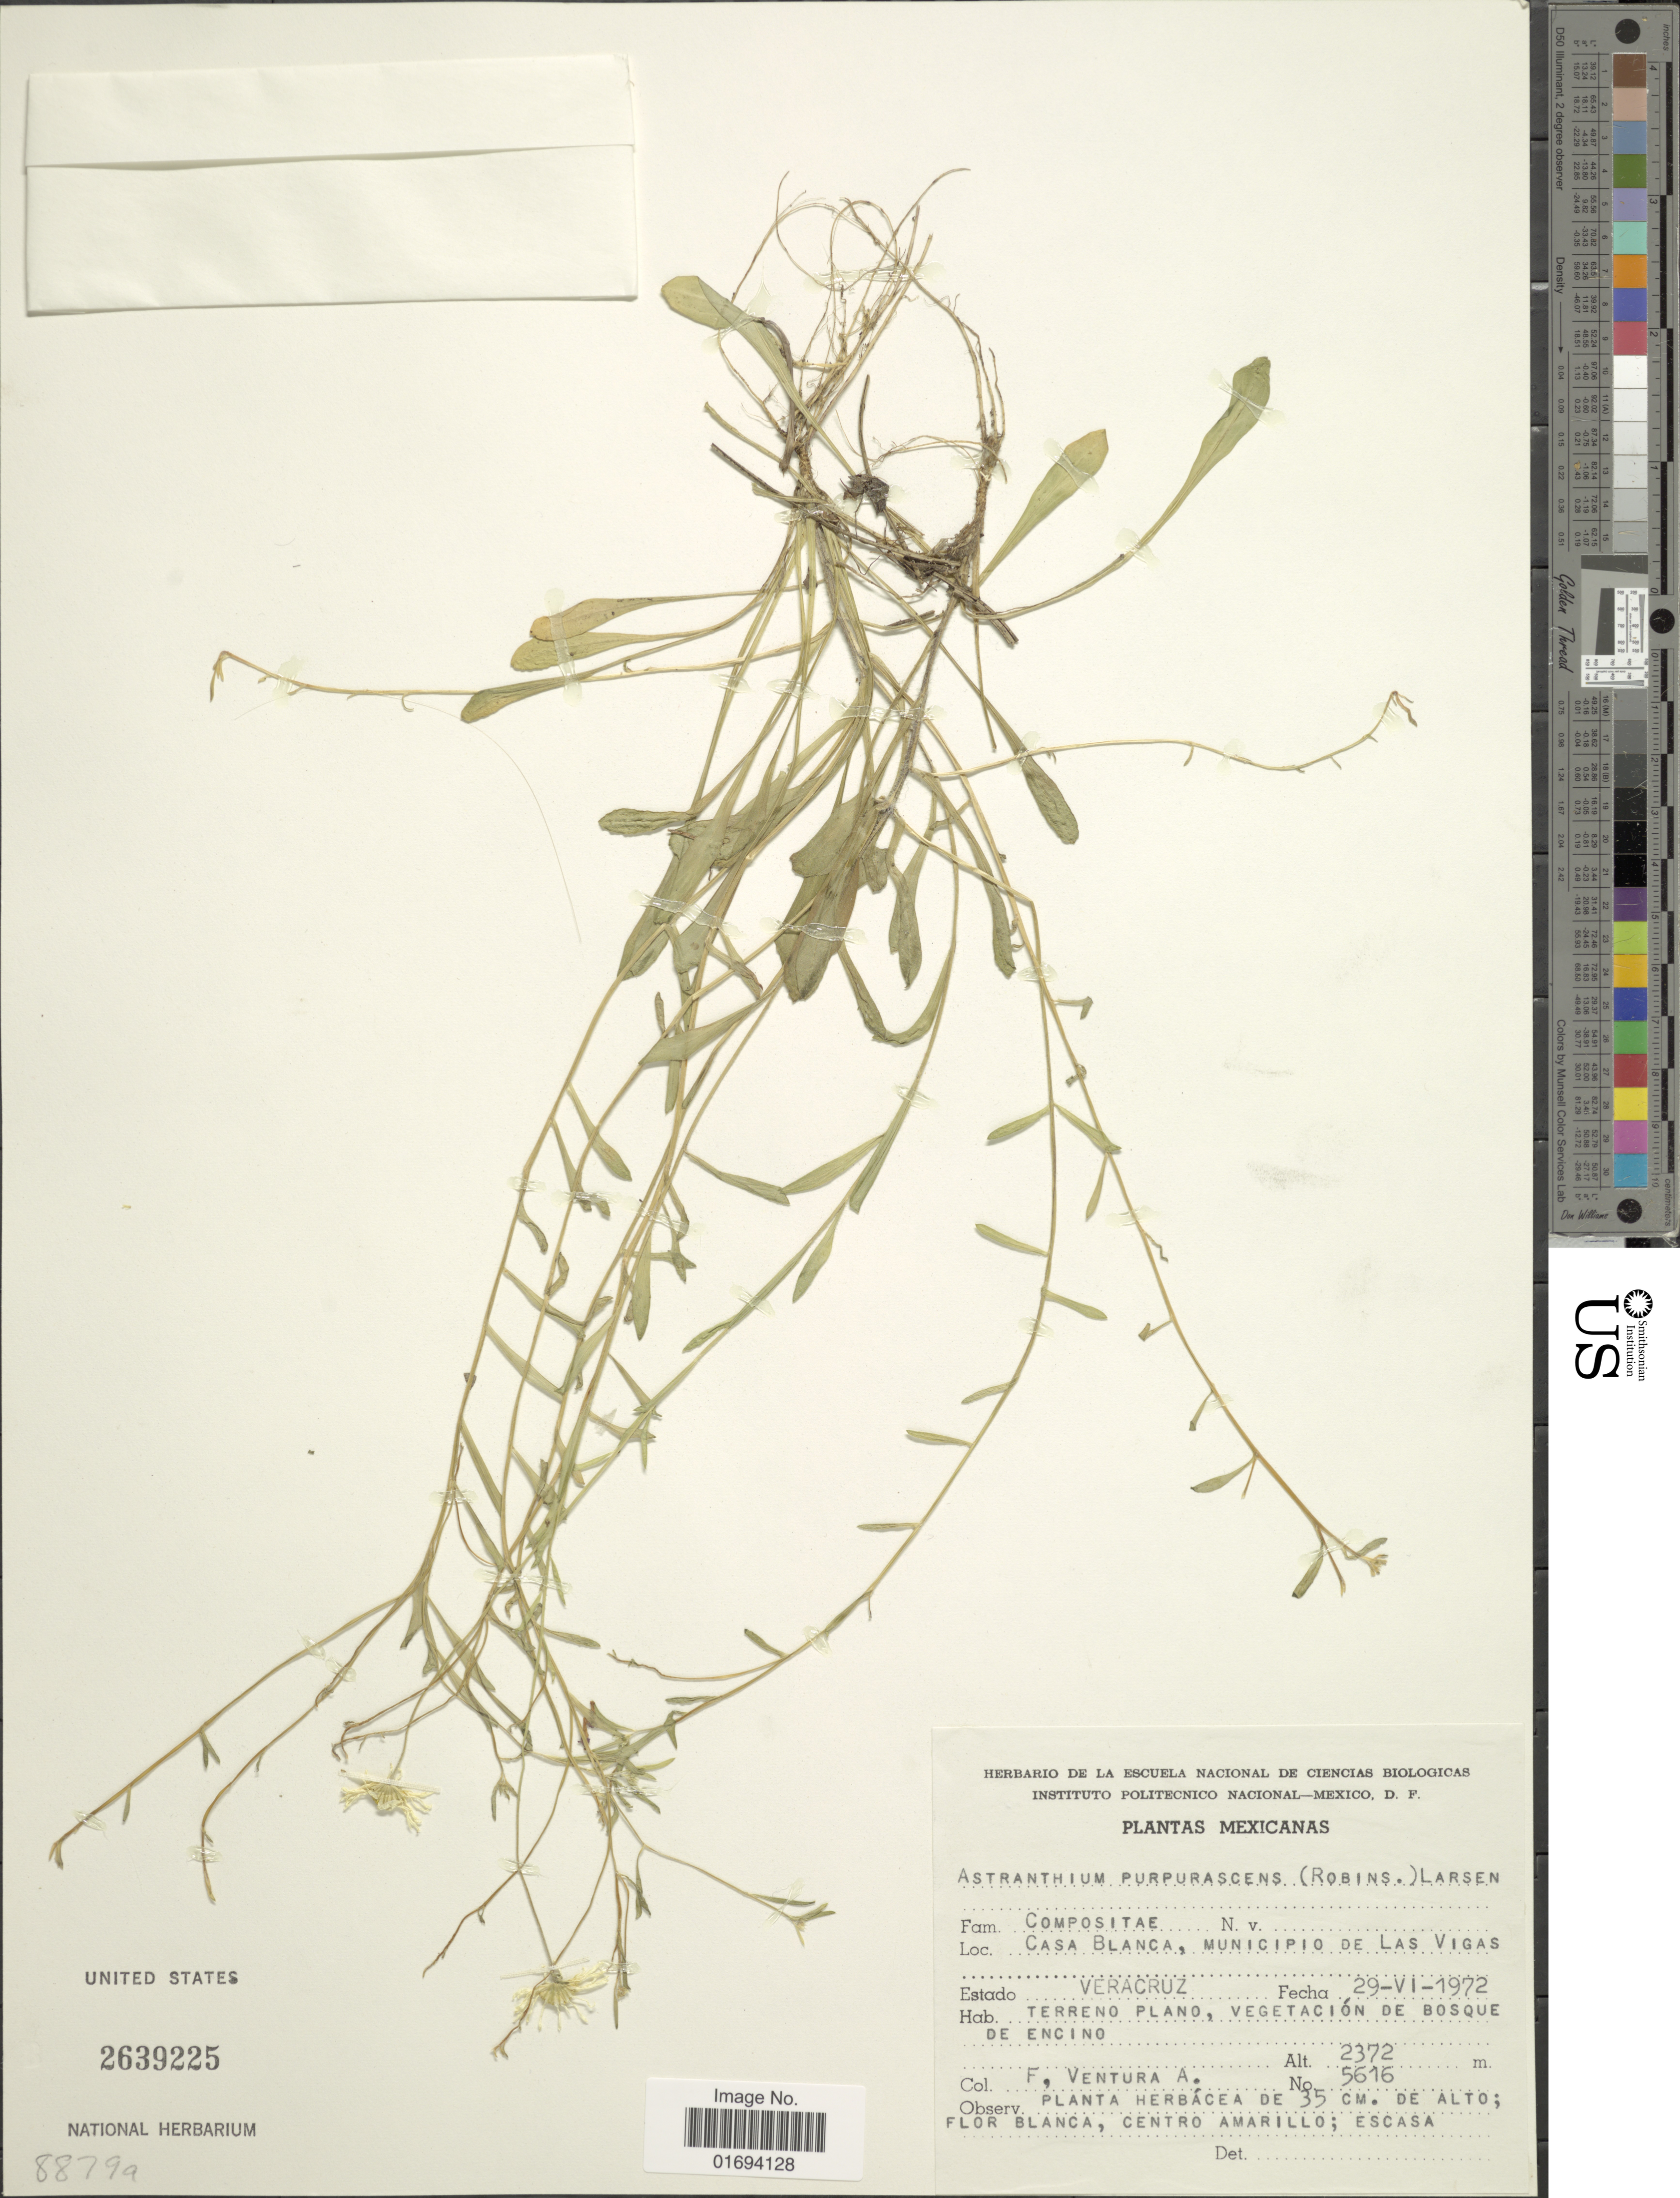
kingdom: Plantae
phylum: Tracheophyta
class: Magnoliopsida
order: Asterales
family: Asteraceae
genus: Astranthium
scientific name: Astranthium purpurascens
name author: (B.L. Rob.) Larsen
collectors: F. Ventura A.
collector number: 5616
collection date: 1972-06-29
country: Mexico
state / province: Veracruz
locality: Mexicanas, Casa Blanca, Municipio de Las Vigas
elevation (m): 2372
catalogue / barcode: US 2639225